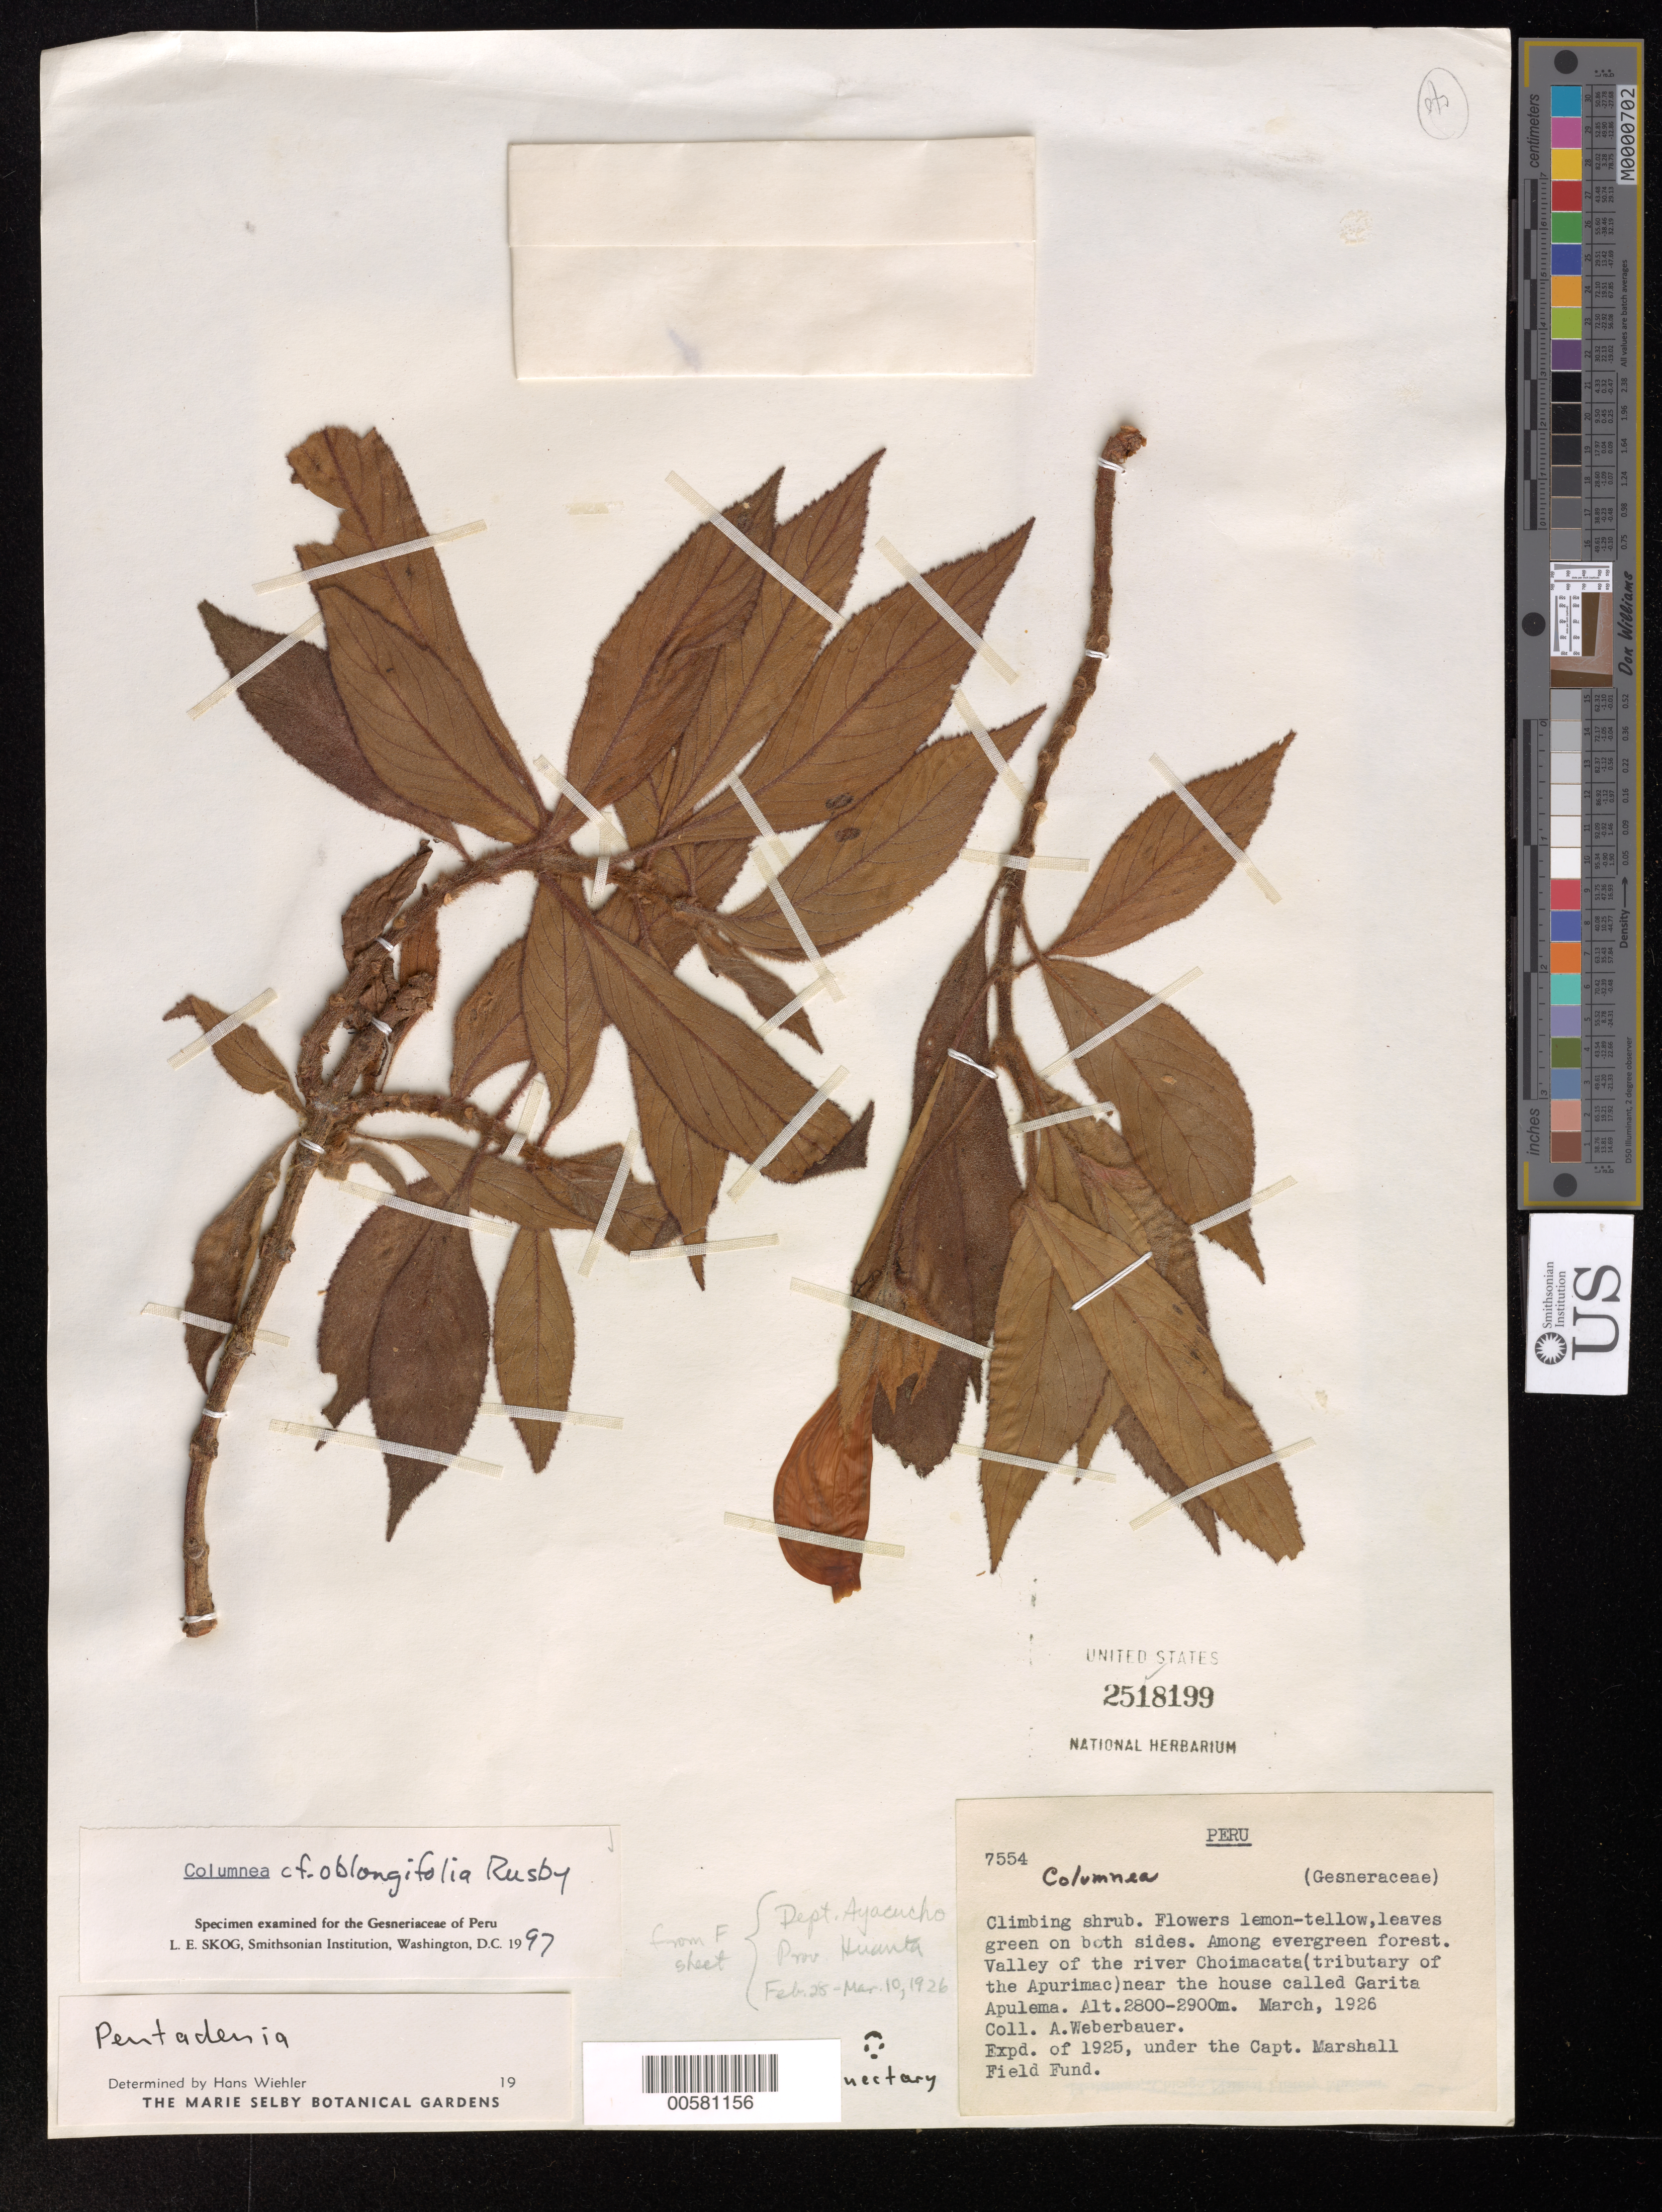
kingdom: Plantae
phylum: Tracheophyta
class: Magnoliopsida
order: Lamiales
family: Gesneriaceae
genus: Columnea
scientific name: Columnea oblongifolia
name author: Rusby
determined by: Skog, Laurence E.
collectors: A. Weberbauer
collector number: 7554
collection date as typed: Feb-Mar 1926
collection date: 1926-02/1926-03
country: Peru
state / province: Ayacucho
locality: Prov. Huanta; valley of the river Choimacata (tributary of the Apurimac) near the house called Garita Apulema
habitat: Evergreen forest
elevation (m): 2800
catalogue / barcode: US 2518199